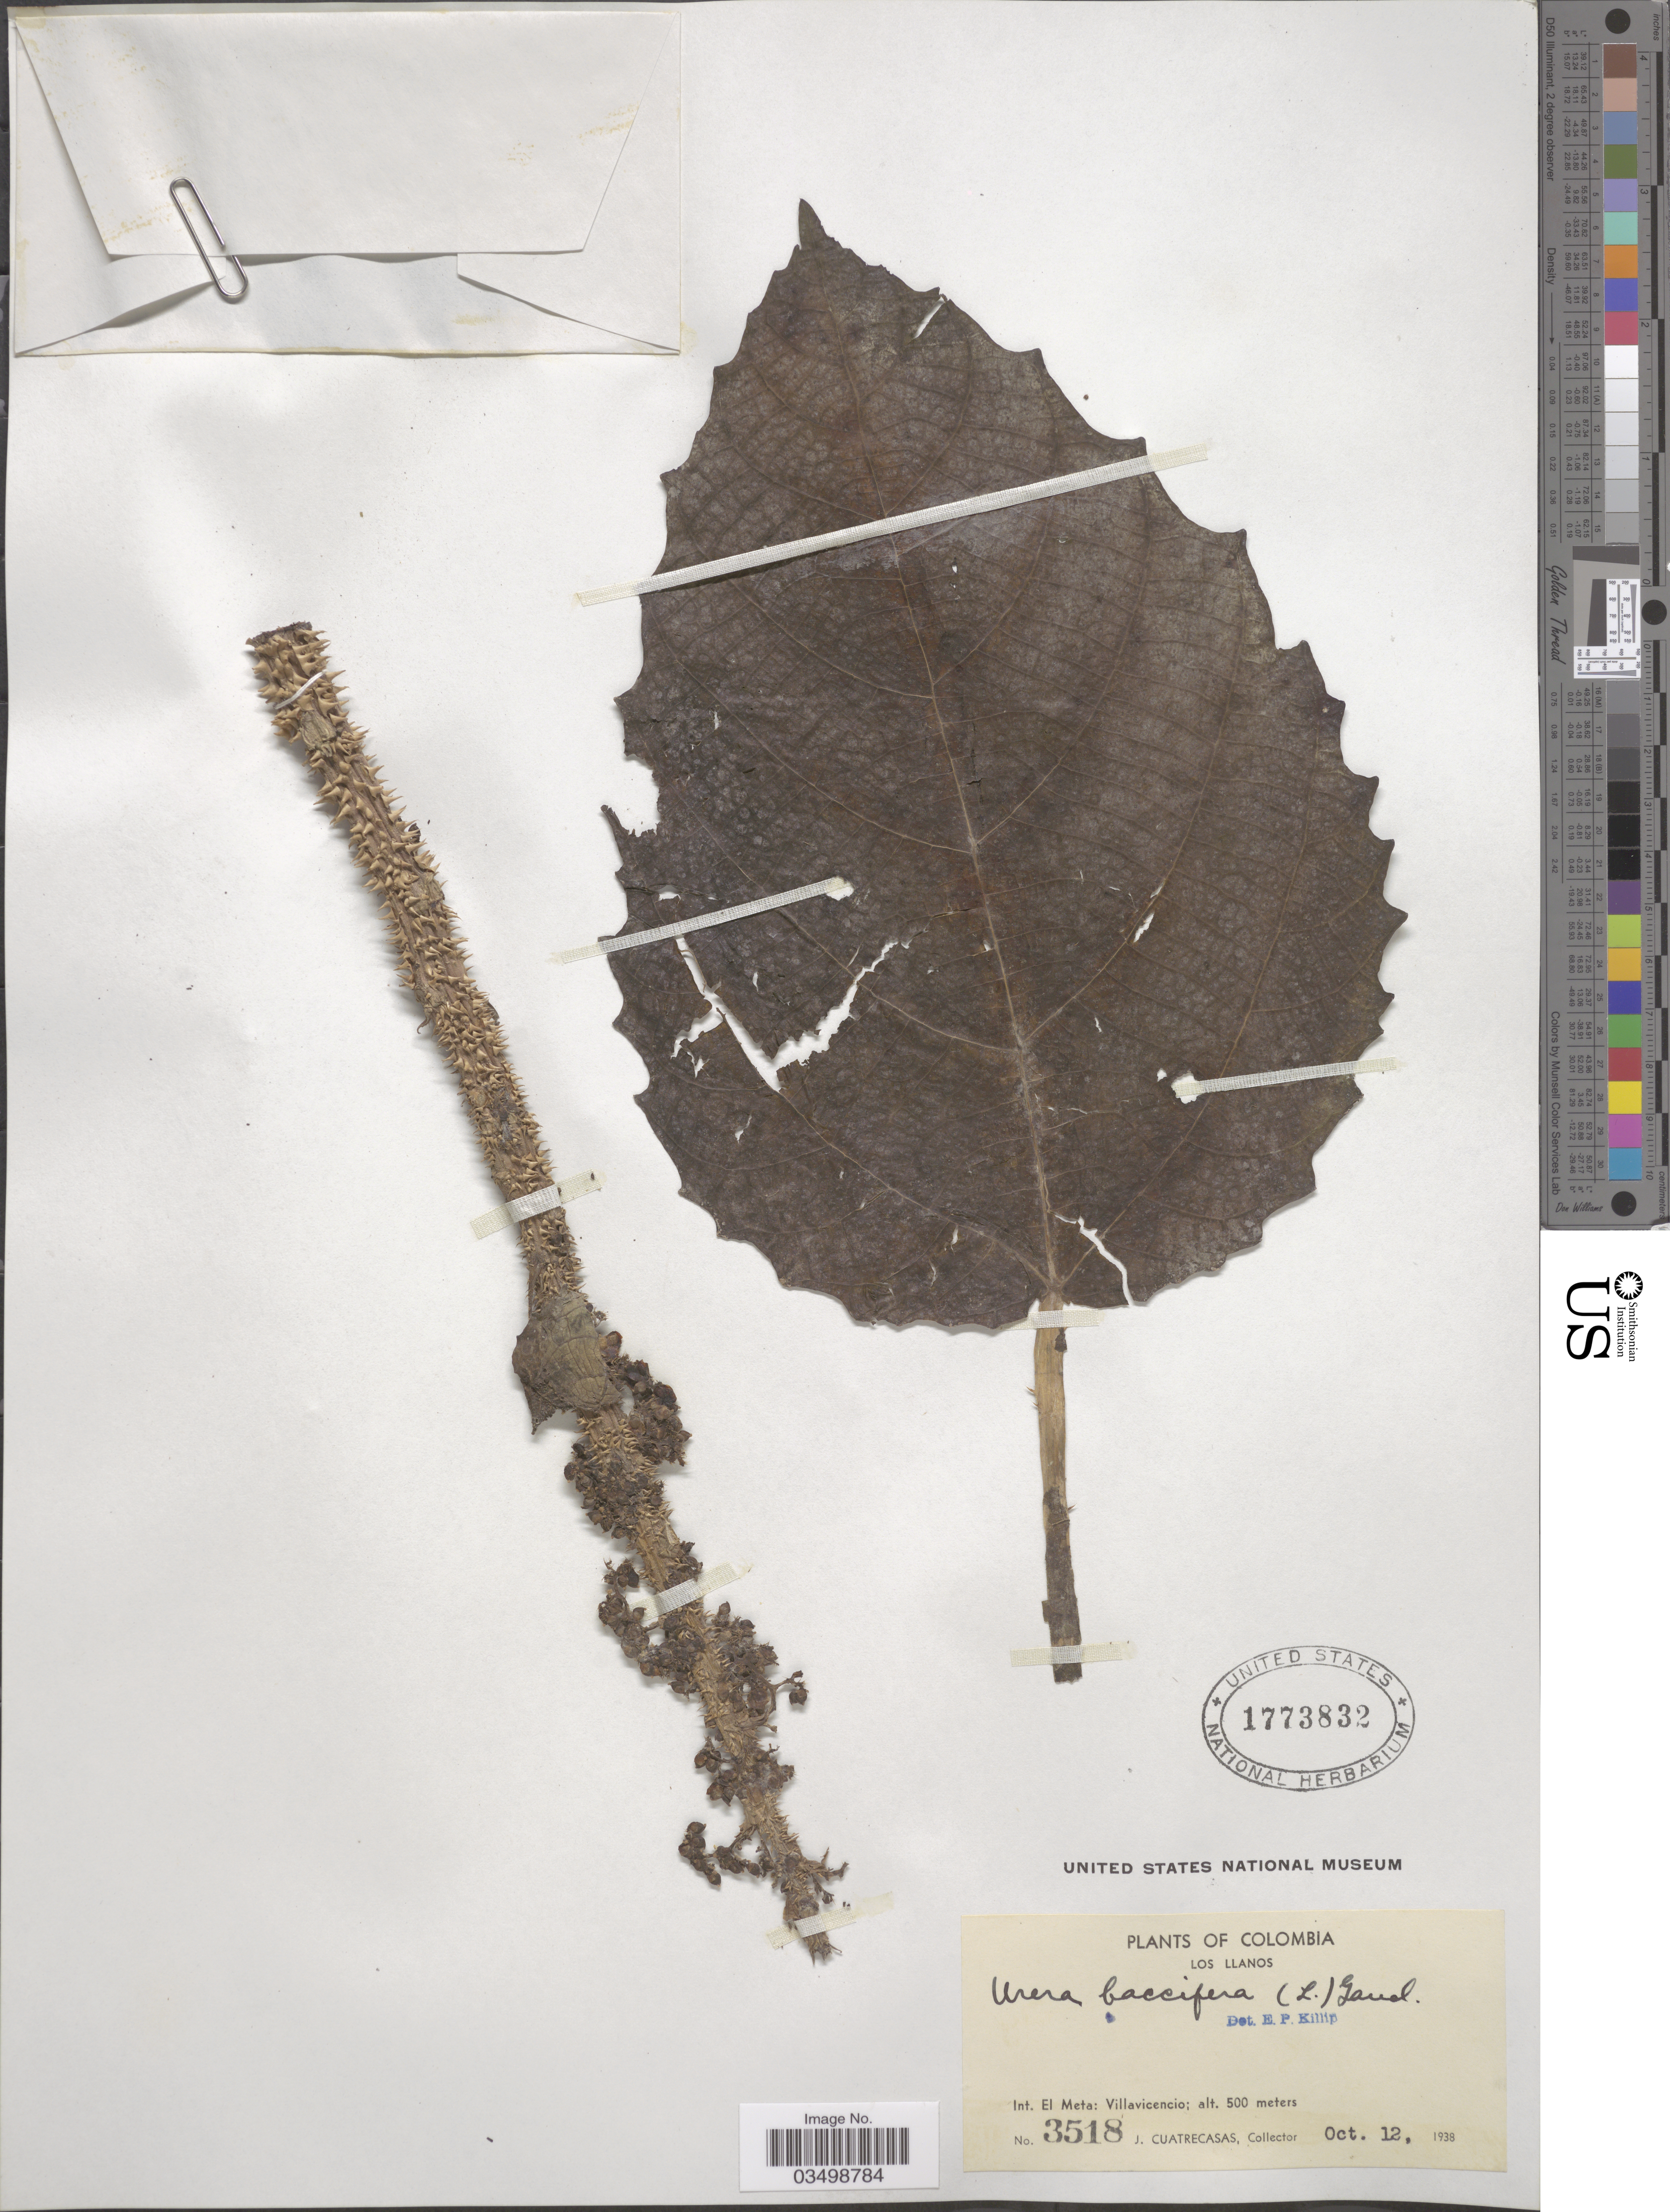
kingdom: Plantae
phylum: Tracheophyta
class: Magnoliopsida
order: Rosales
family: Urticaceae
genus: Urera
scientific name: Urera baccifera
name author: (L.) Gaudich. ex Wedd.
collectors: J. Cuatrecasas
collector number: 3518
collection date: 1938-10-12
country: Colombia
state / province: Meta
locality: Los Llanos. Int. El Meta: Villavicencio.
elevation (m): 500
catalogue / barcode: US 1773832